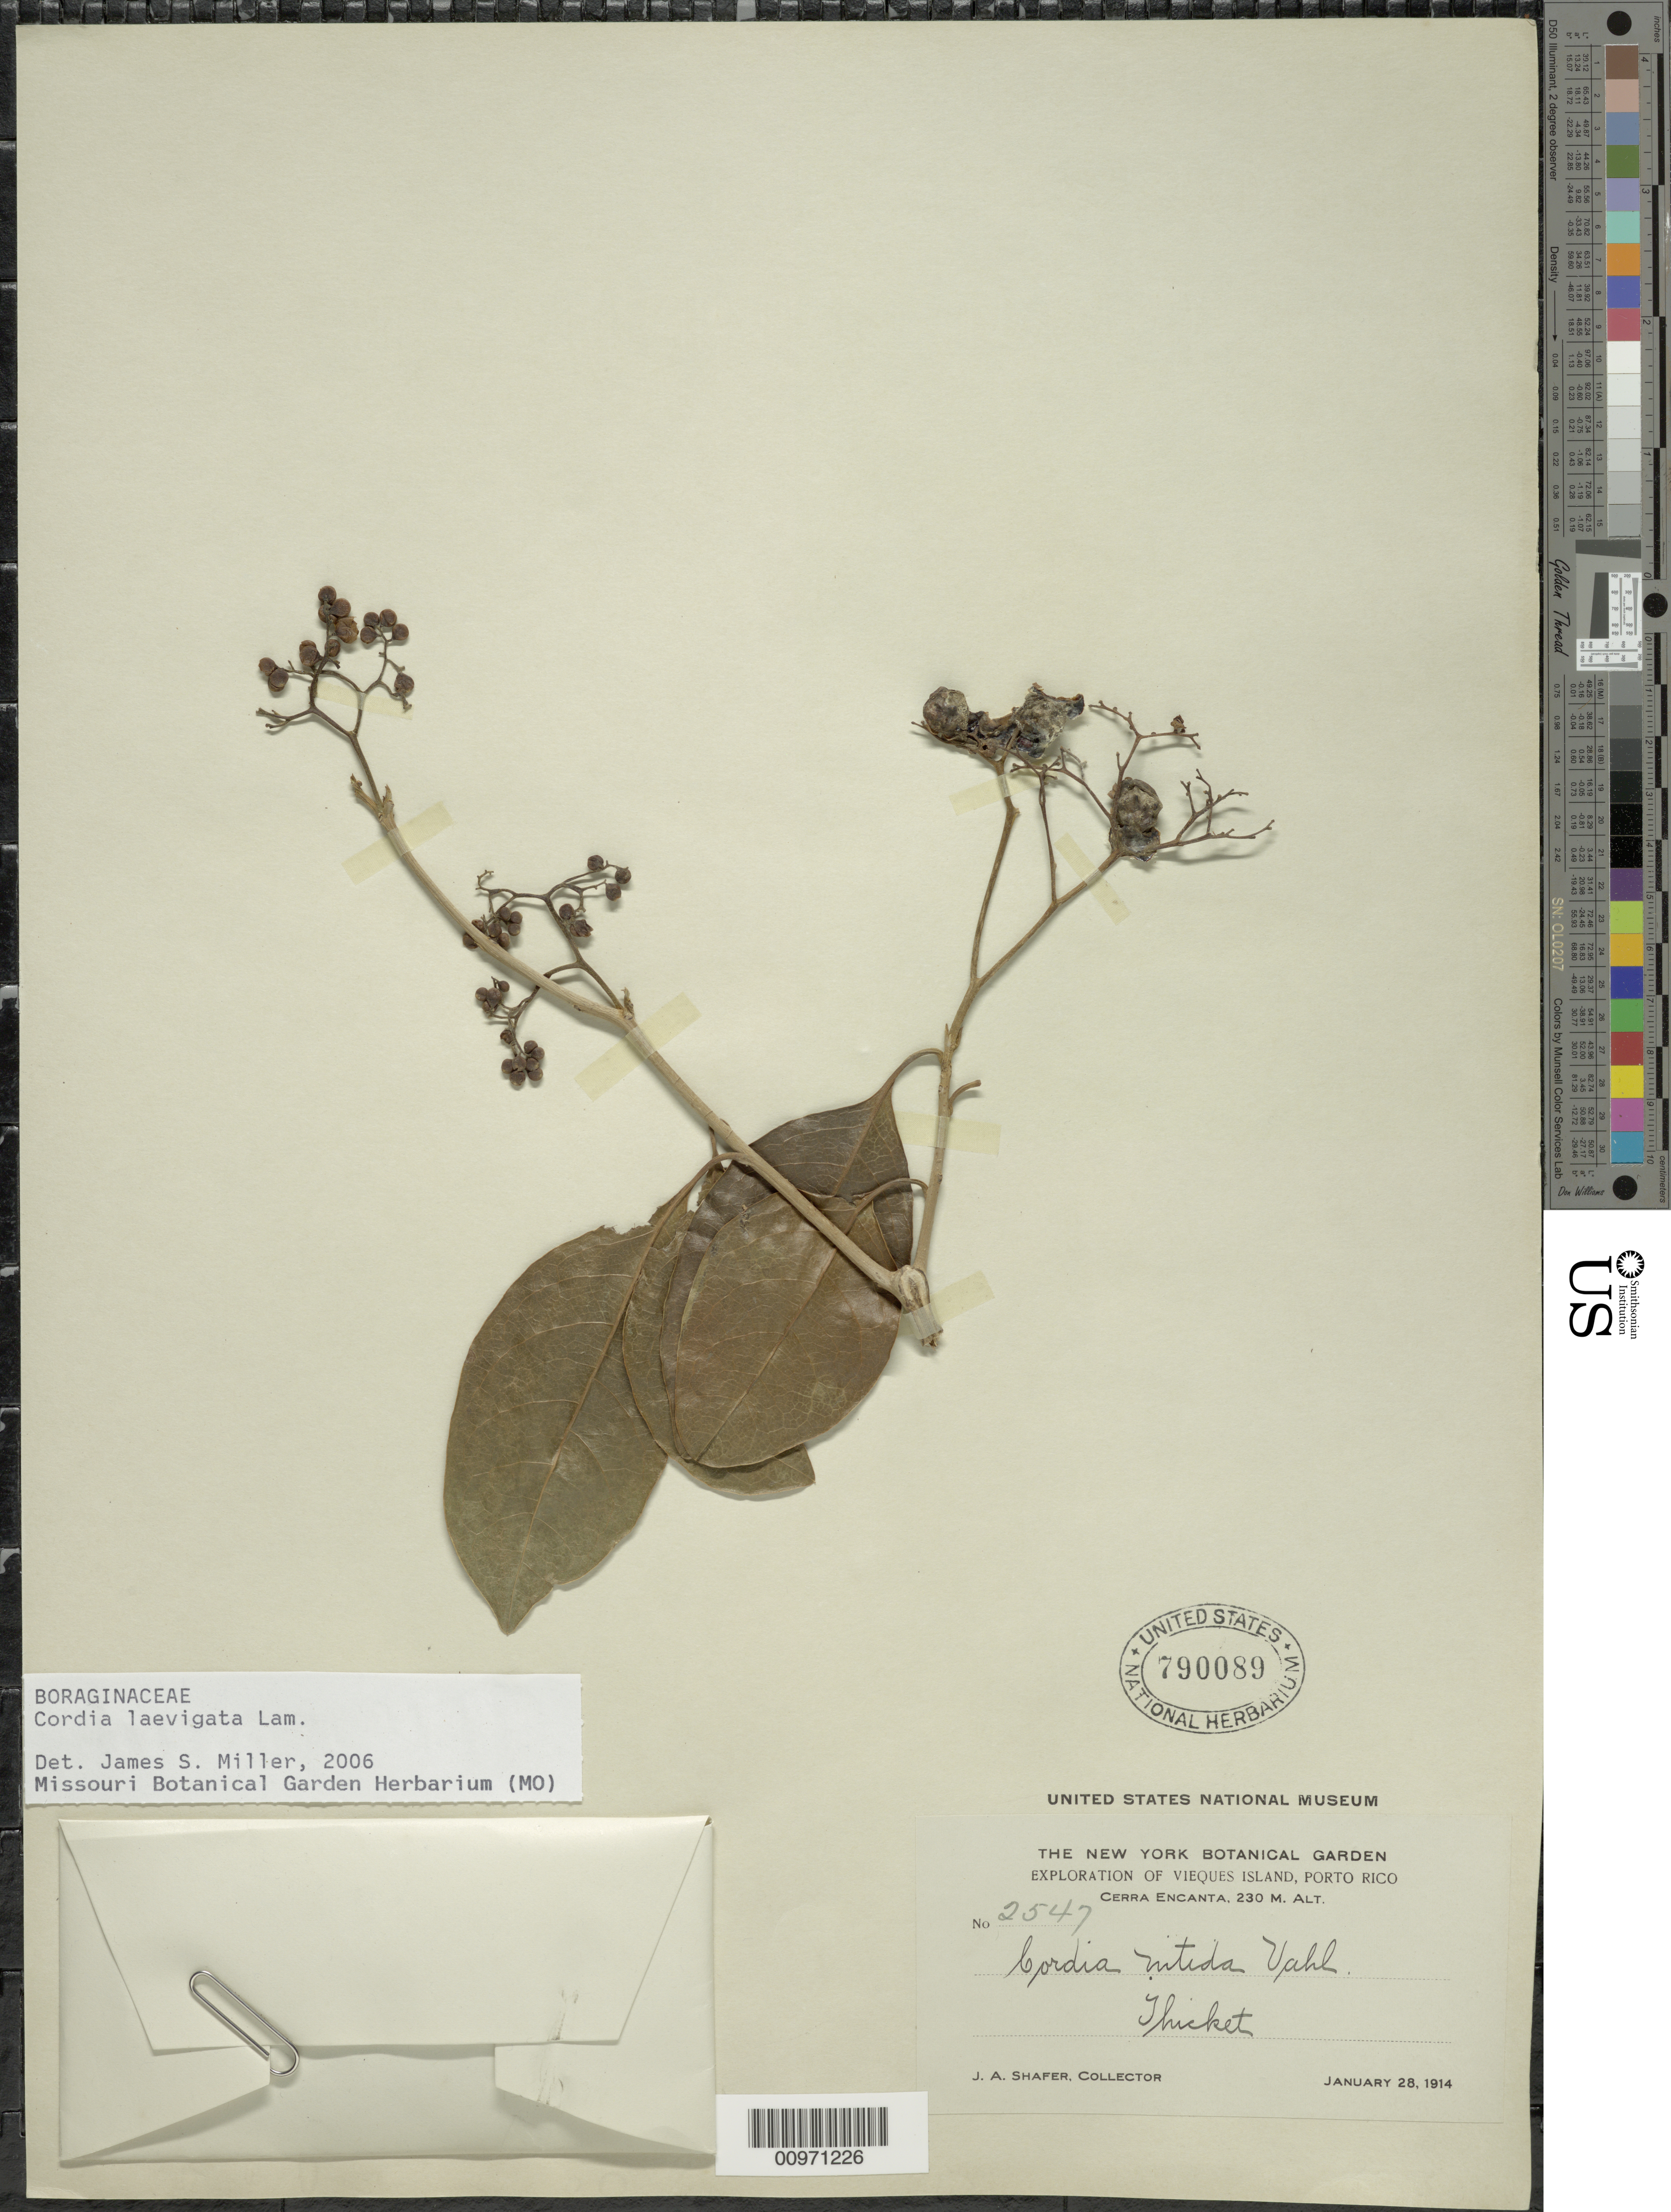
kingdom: Plantae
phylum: Tracheophyta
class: Magnoliopsida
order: Boraginales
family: Cordiaceae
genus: Cordia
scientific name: Cordia laevigata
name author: Lam.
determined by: Miller, James S., (MO), Missouri Botanical Garden (UNITED STATES)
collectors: J. A. Shafer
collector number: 2547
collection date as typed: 28 Jan 1914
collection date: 1914-01-28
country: Puerto Rico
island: Vieques I.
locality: Cerra Encanta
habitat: Thicket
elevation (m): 230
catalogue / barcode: US 790089